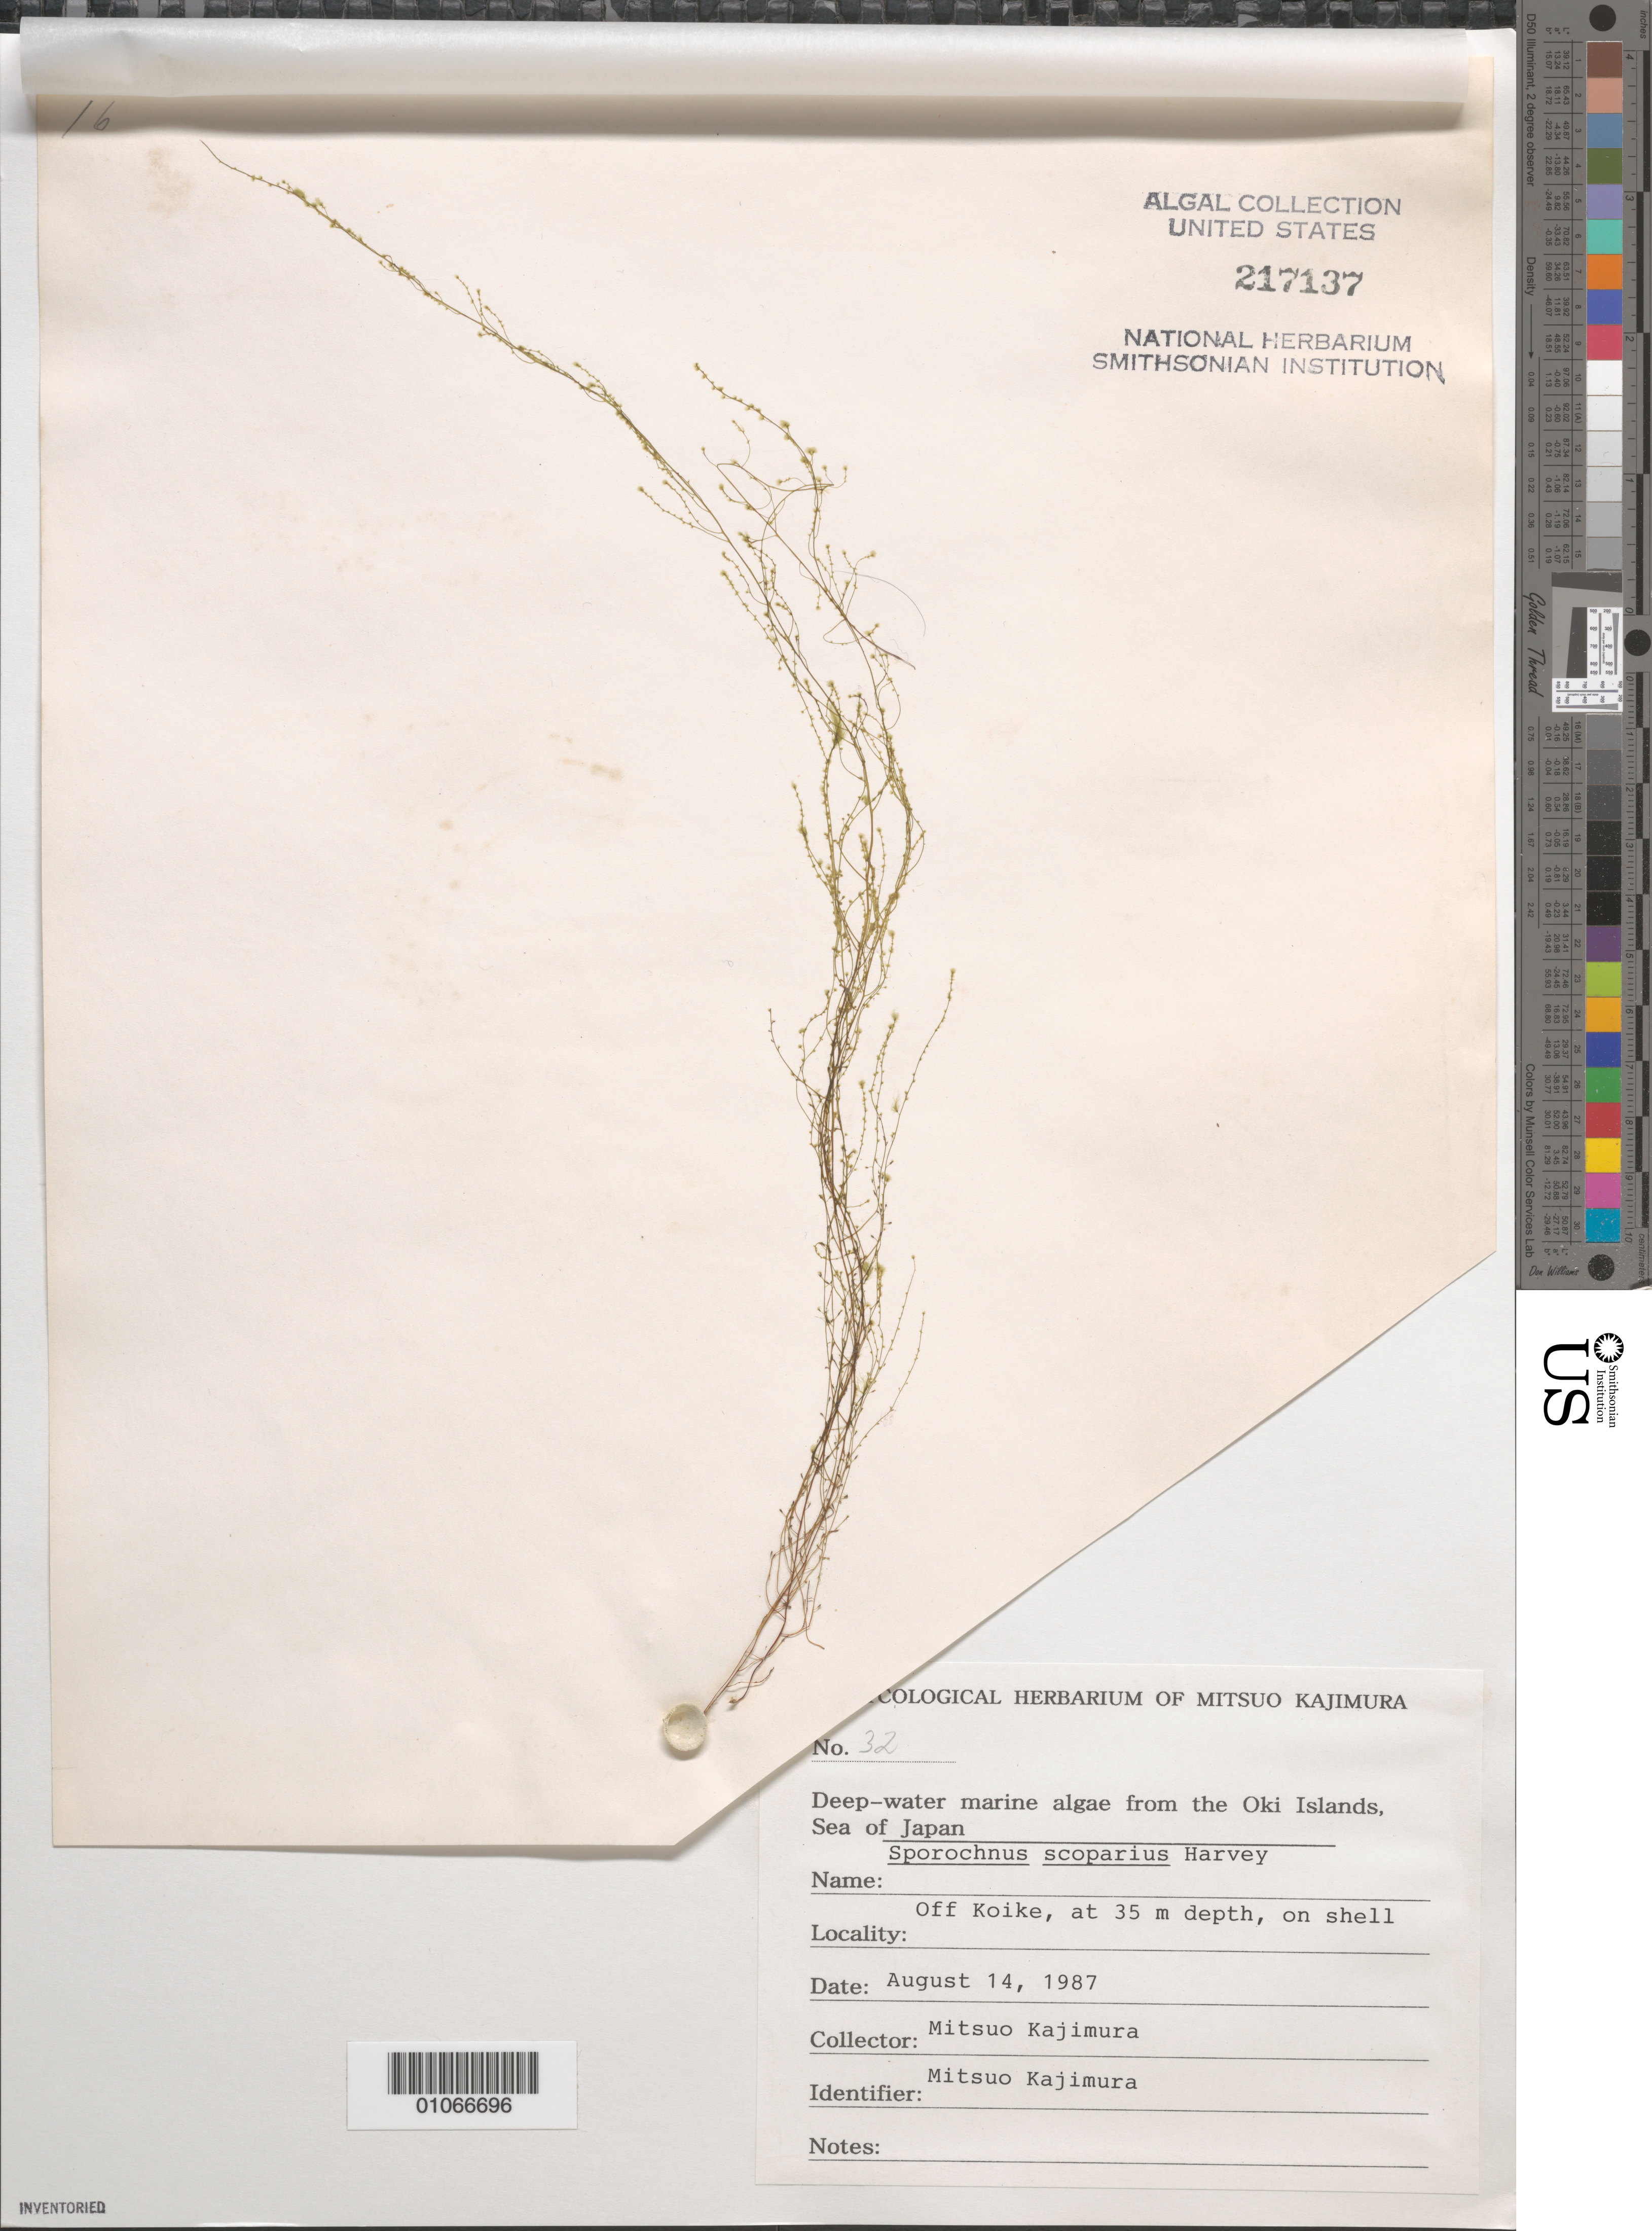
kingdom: Chromista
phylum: Ochrophyta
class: Phaeophyceae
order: Sporochnales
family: Sporochnaceae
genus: Sporochnus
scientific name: Sporochnus radiciformis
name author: (R. Br. ex Turner) C. Agardh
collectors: M. Kajimura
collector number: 32 & specimen 16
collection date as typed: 14 Aug 1987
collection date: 1987-08-14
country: Japan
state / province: Simane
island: Oki Is.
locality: Off Koike, Sea of Japan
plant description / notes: Phycologial Herbarium of Mitsuo Kajimura, Deep-water marine algae from the Oki Islands, Sea of Japan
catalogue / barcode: US 217137